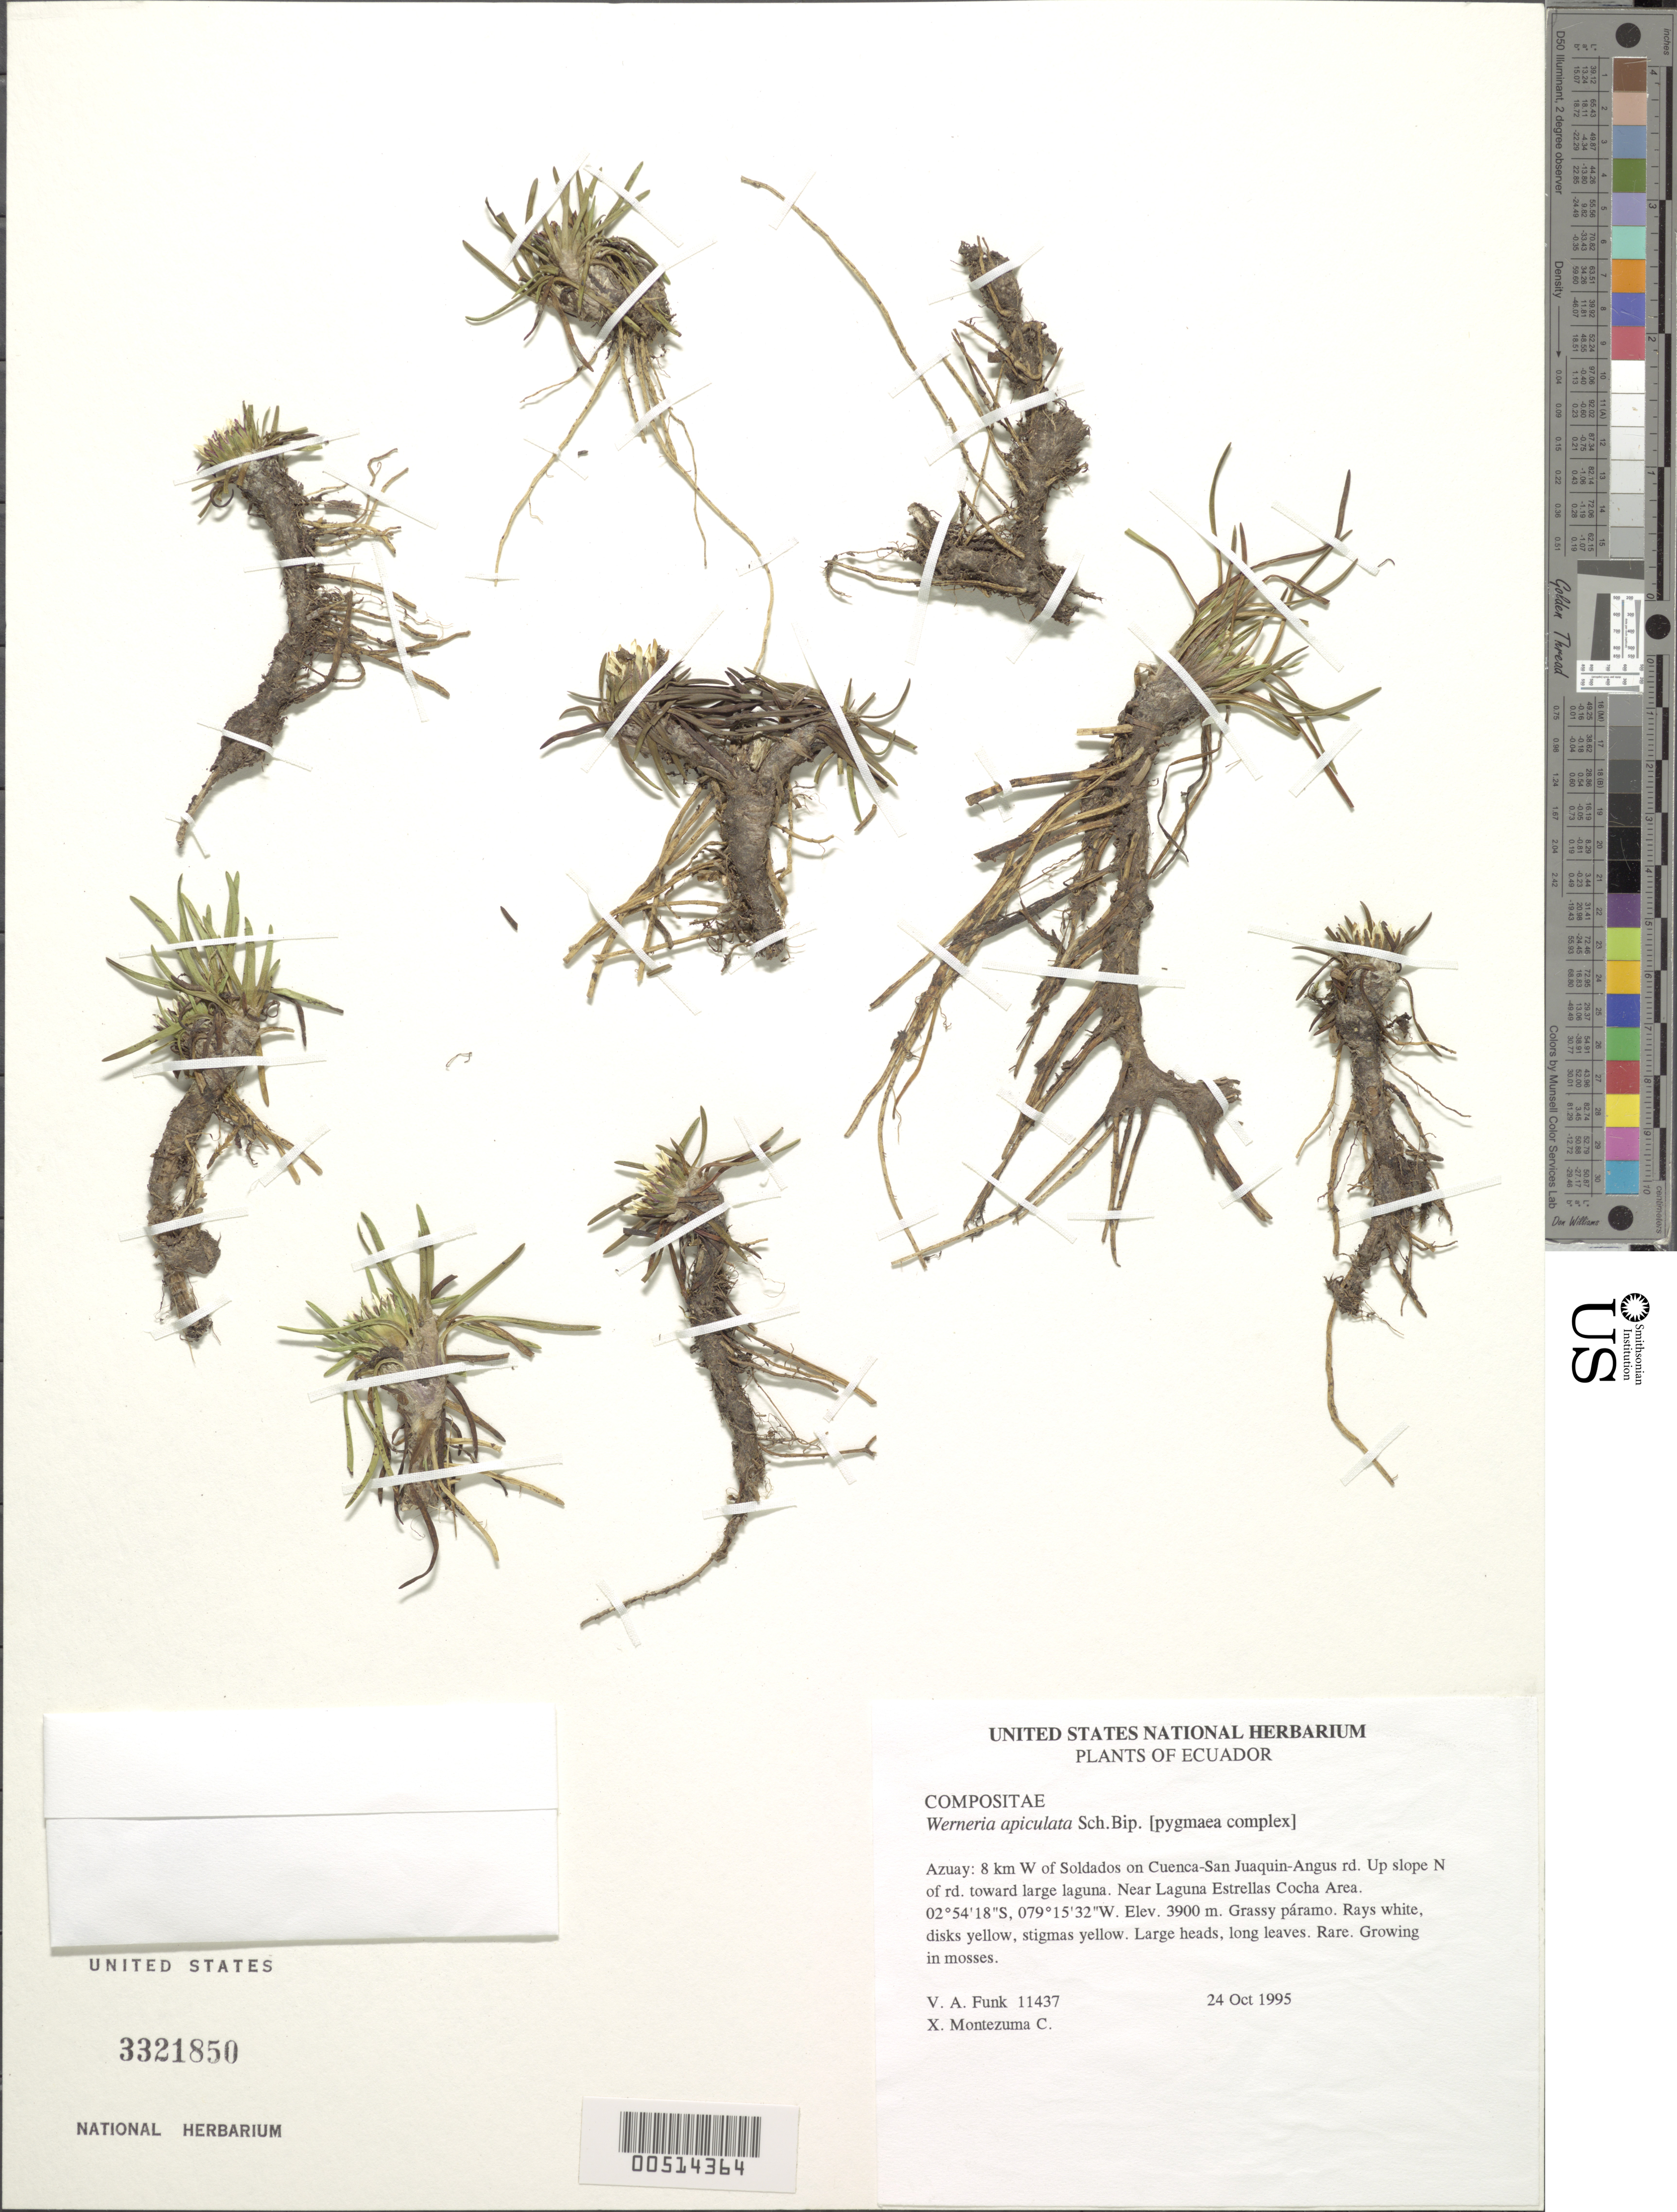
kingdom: Plantae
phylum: Tracheophyta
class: Magnoliopsida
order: Asterales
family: Asteraceae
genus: Werneria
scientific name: Werneria pygmaea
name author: Gillies ex Hook. & Arn.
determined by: Calvo, Joel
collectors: V. Funk & X. Montezuma C.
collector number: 11437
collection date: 1995-10-24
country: Ecuador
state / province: Azuay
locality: Soldados, 8 km W of, on Cuenca-San Juaquin-Angus rd. Up slope N of rd. toward large laguna. Near Laguna Estrellas Cocha Area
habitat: Grassy páramo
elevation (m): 3900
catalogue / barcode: US 3321850